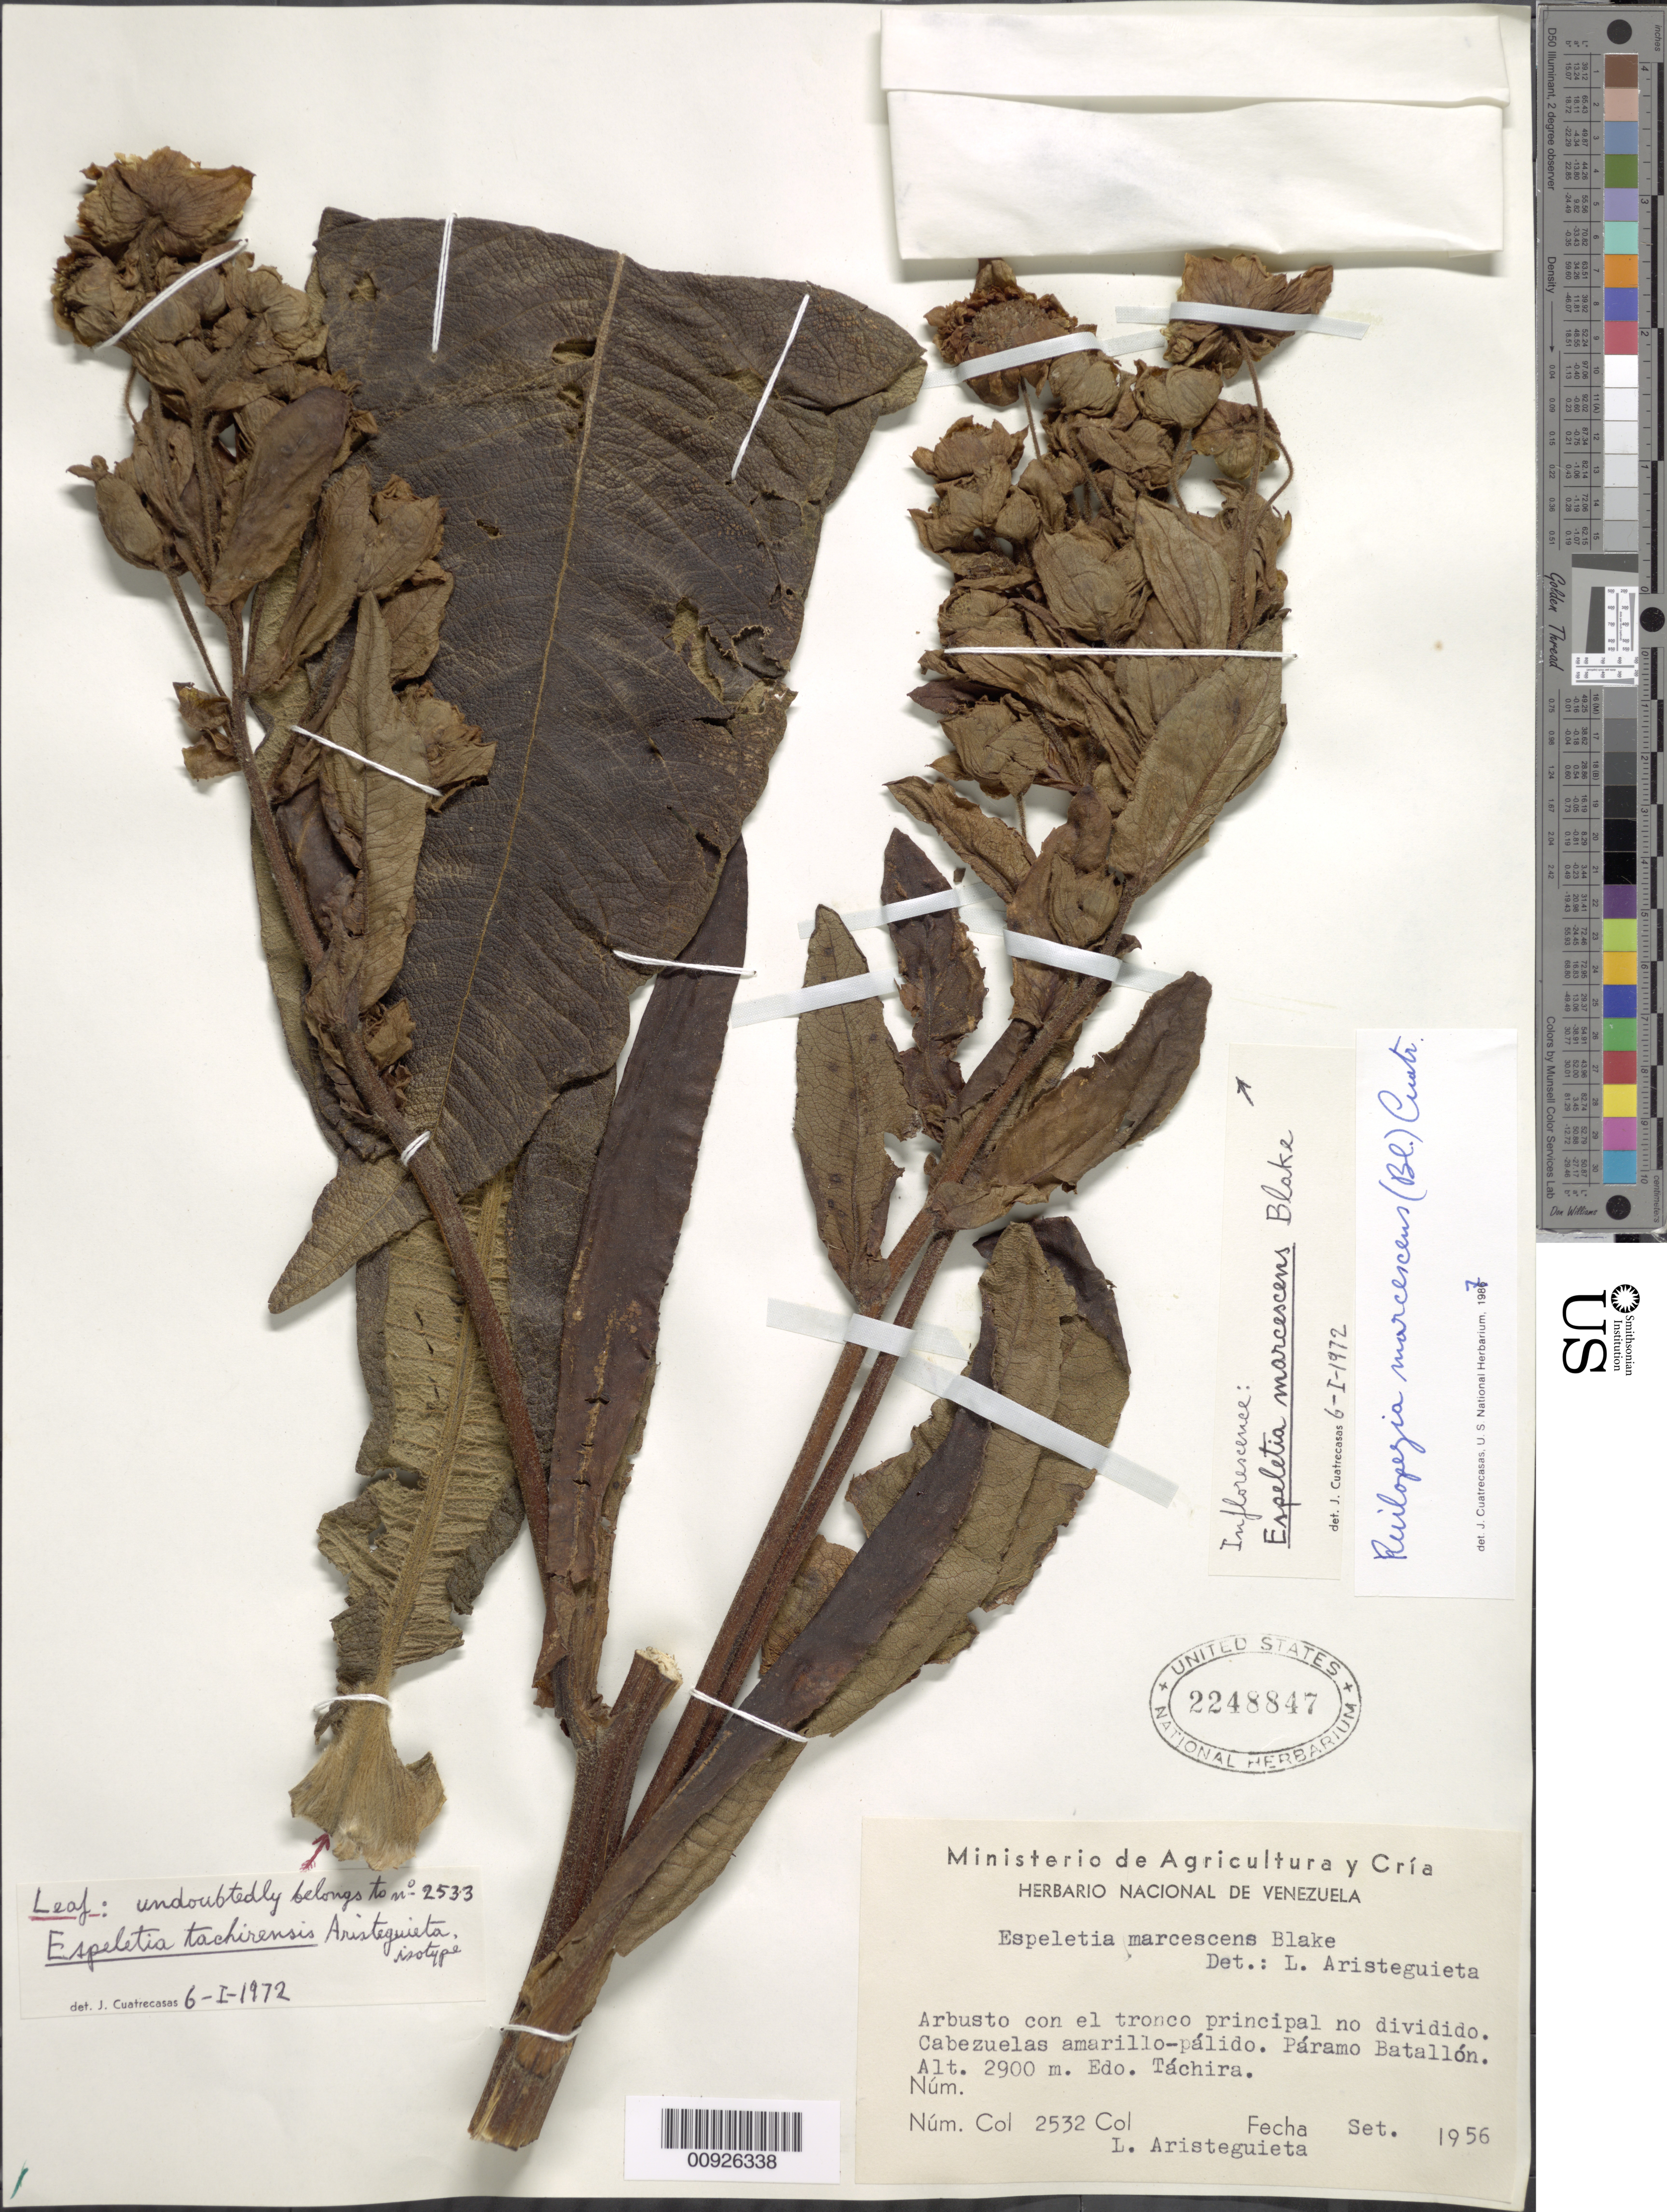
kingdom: Plantae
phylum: Tracheophyta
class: Magnoliopsida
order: Asterales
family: Asteraceae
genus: Ruilopezia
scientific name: Ruilopezia marcescens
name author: (S.F. Blake) Cuatrec.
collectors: L. Aristeguieta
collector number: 2532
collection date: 1956-09-01/1956-09-30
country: Venezuela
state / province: Táchira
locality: Páramo del Batallón.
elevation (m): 2900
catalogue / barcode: US 2248847